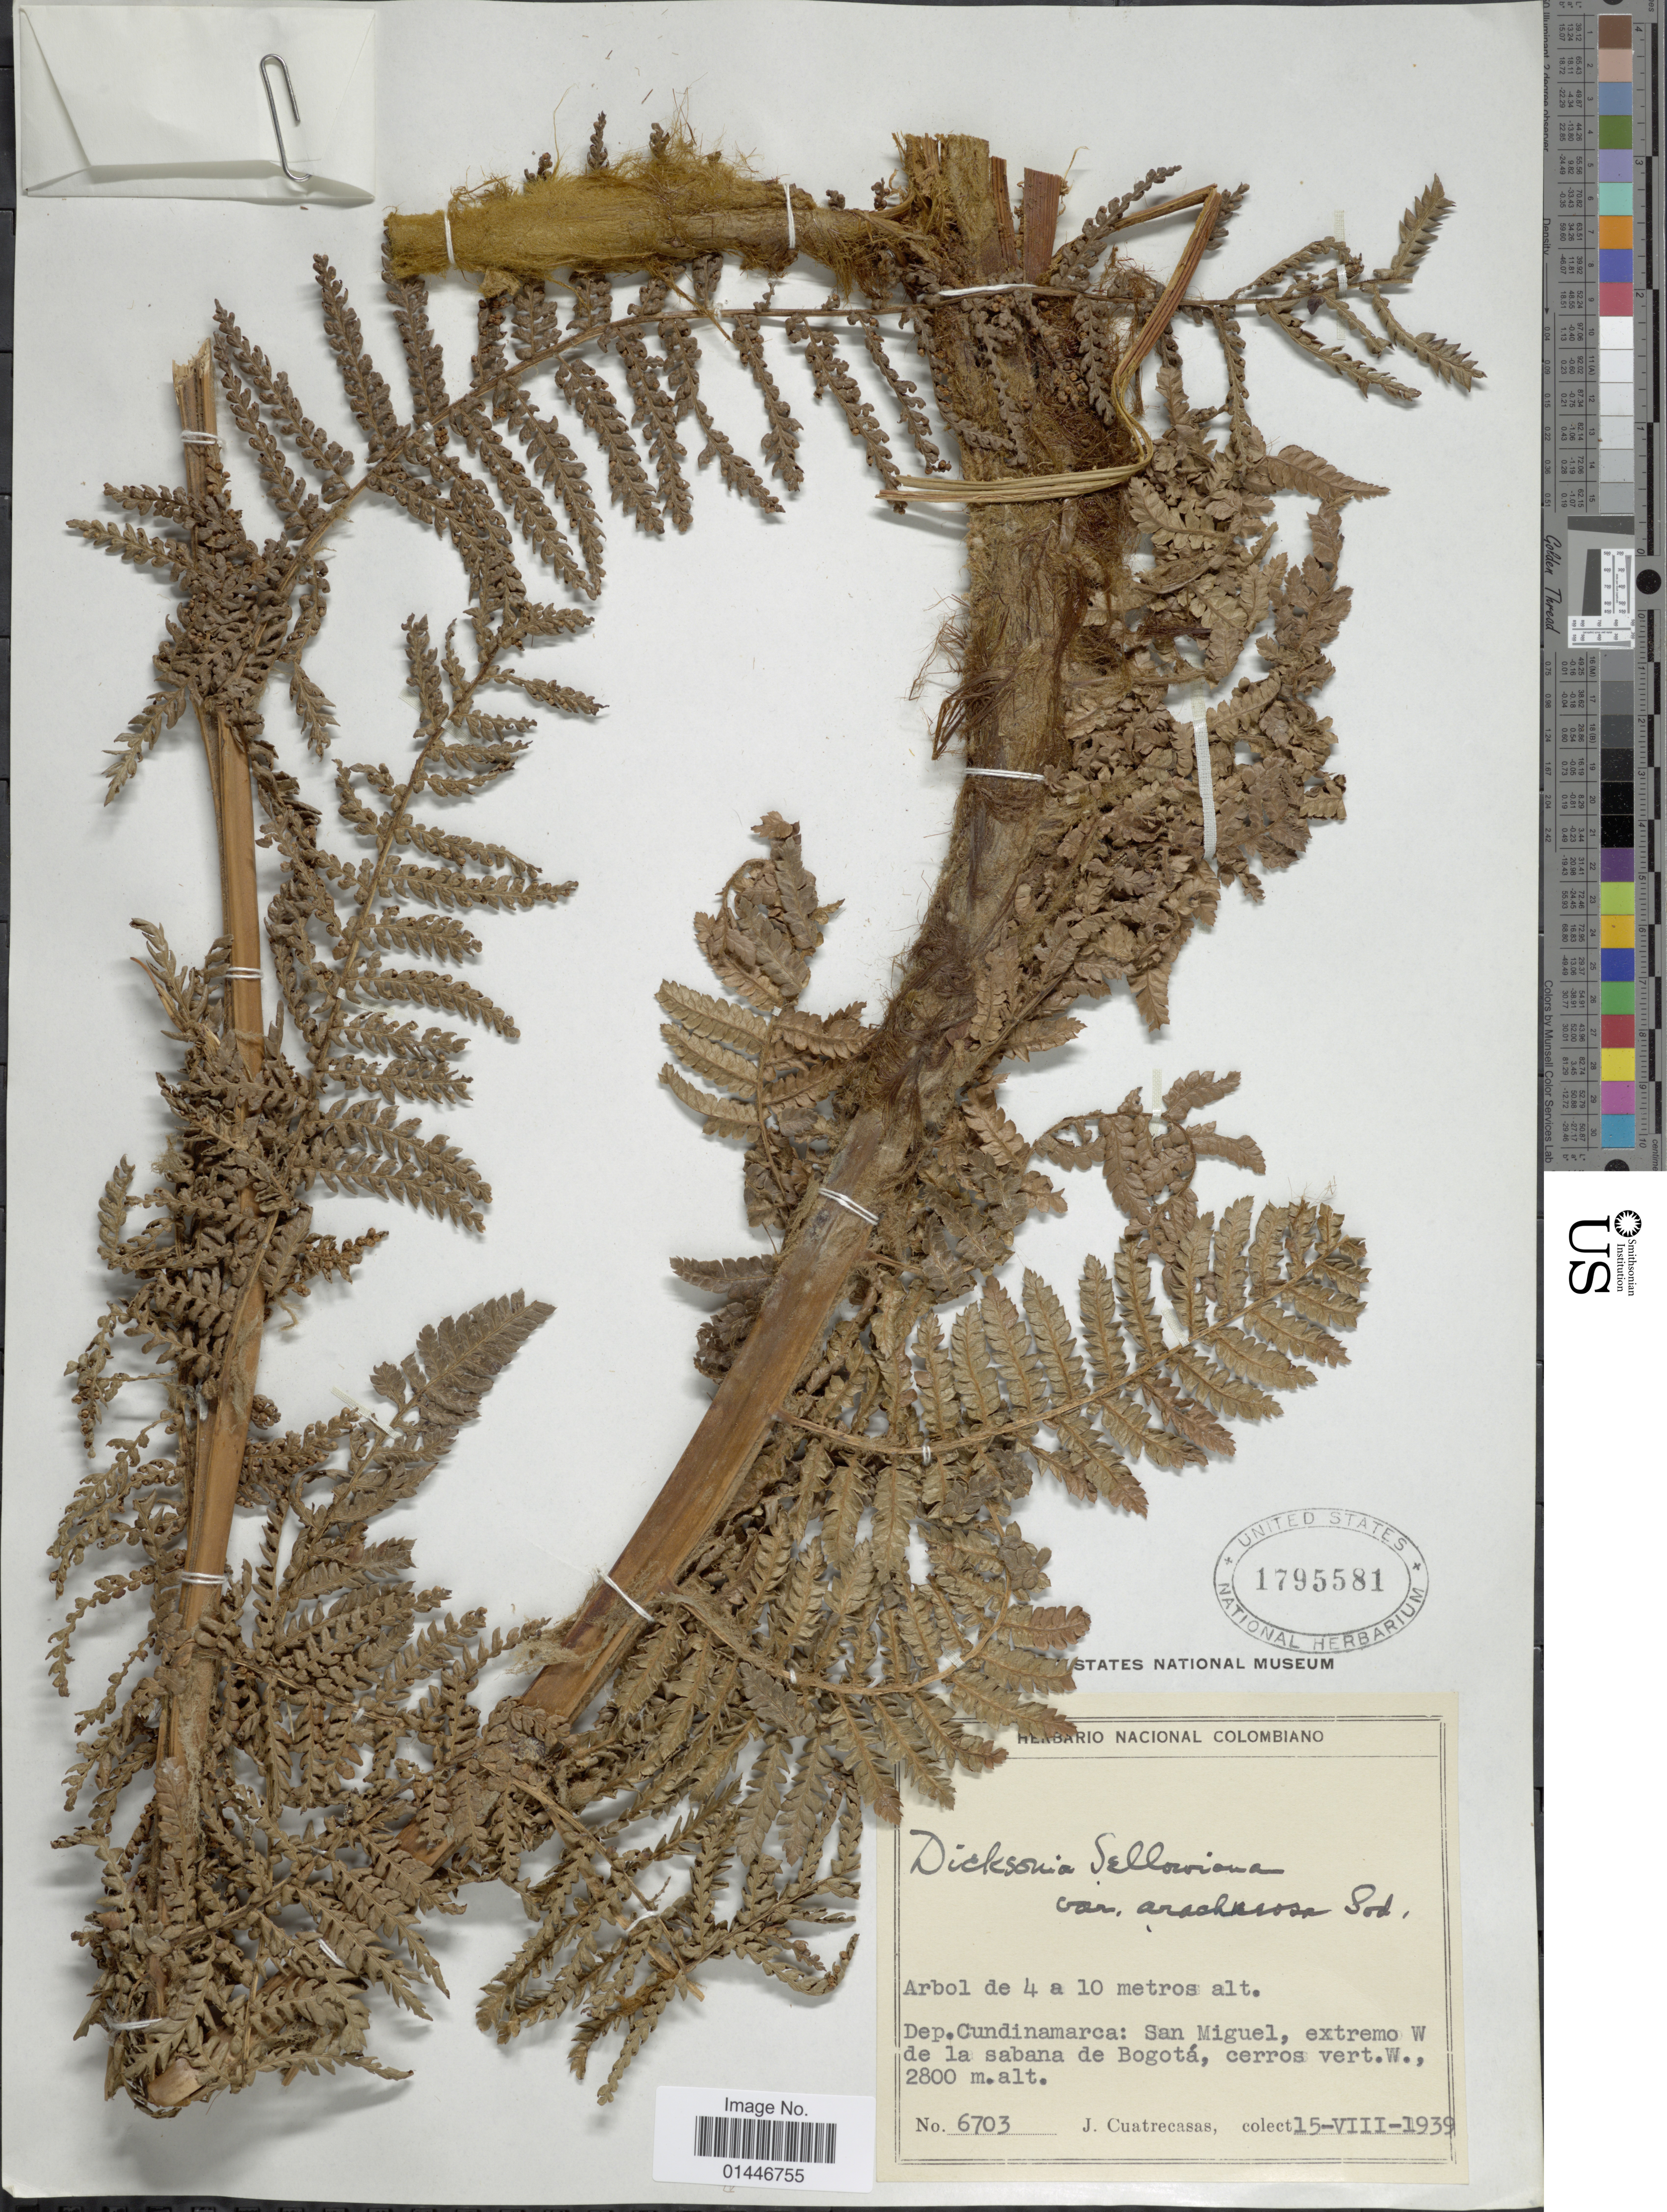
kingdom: Plantae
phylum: Tracheophyta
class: Polypodiopsida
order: Cyatheales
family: Dicksoniaceae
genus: Dicksonia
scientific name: Dicksonia karsteniana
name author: Klotzsch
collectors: J. Cuatrecasas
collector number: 6703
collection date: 1939-08-15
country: Colombia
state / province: Cundinamarca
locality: San Miguel, extremo W de la sabana de Bogota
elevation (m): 2800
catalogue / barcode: US 1795581